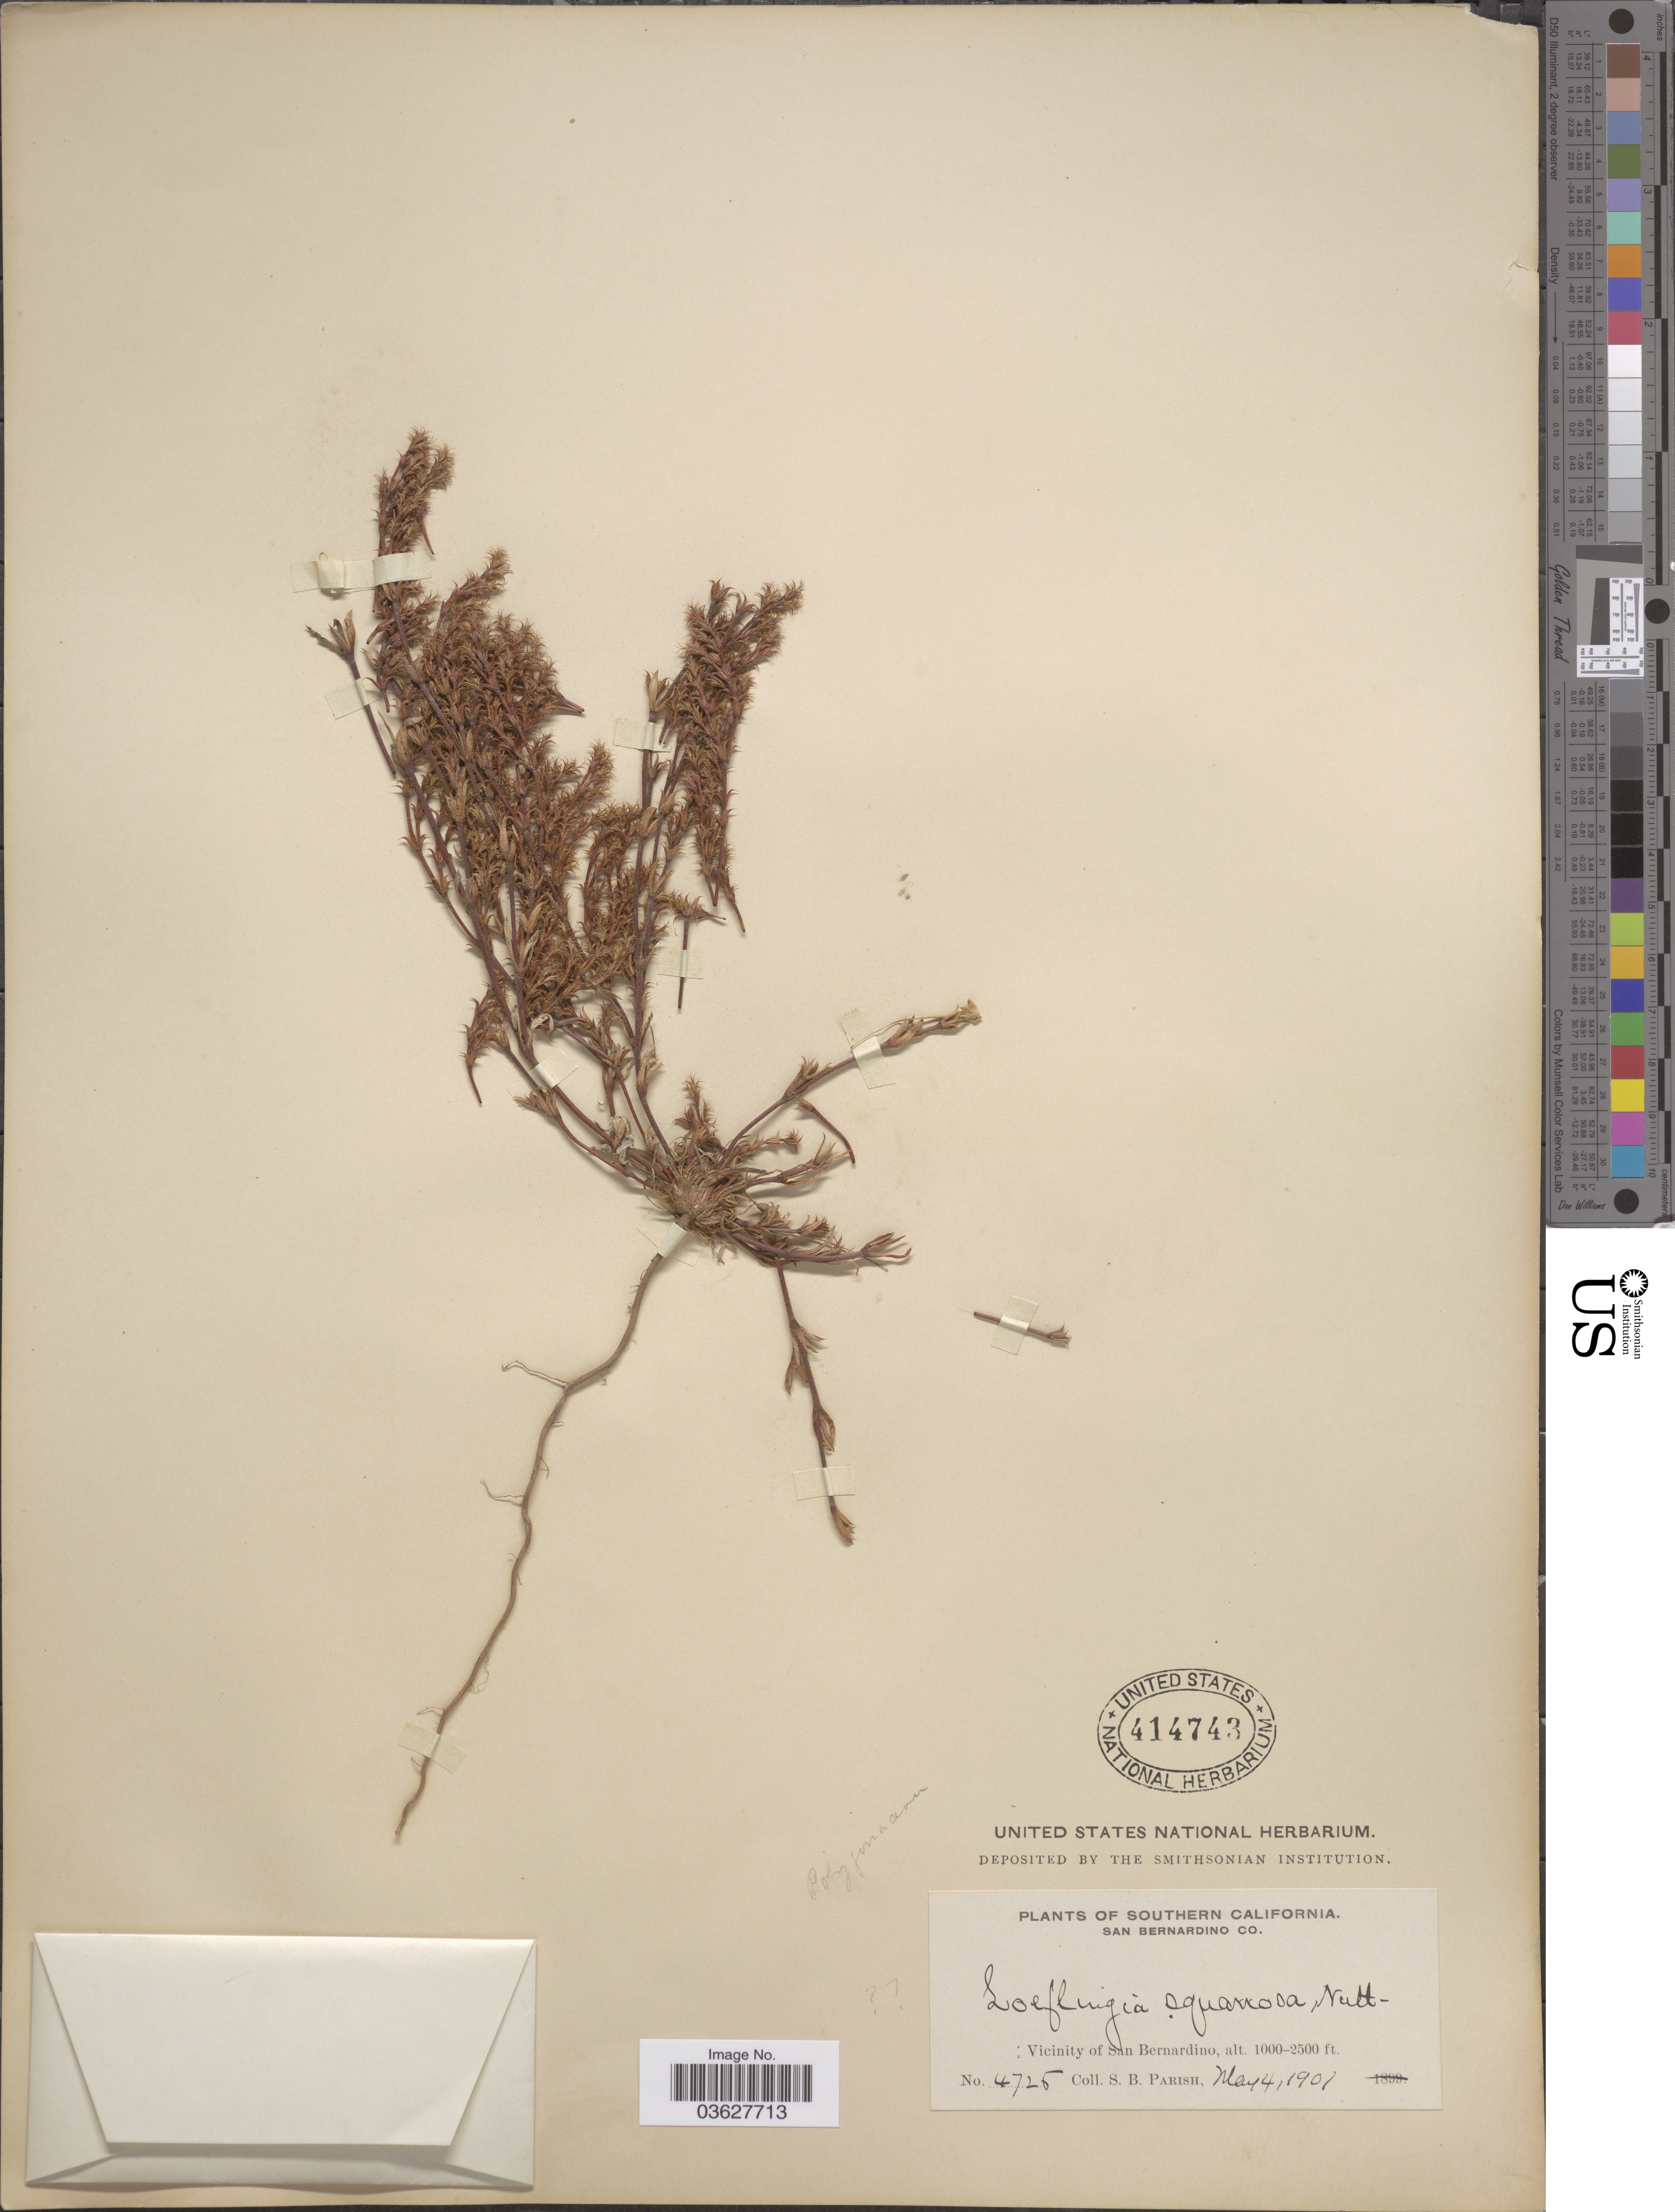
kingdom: Plantae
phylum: Tracheophyta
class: Magnoliopsida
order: Caryophyllales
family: Caryophyllaceae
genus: Loeflingia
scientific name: Loeflingia squarrosa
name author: Nutt.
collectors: S. B. Parish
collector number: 4725*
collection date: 1901-05-04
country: United States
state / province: California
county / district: San Bernardino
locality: Southern California. San Bernardino Co. Vicinity of San Bernardino.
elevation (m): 305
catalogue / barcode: US 414743